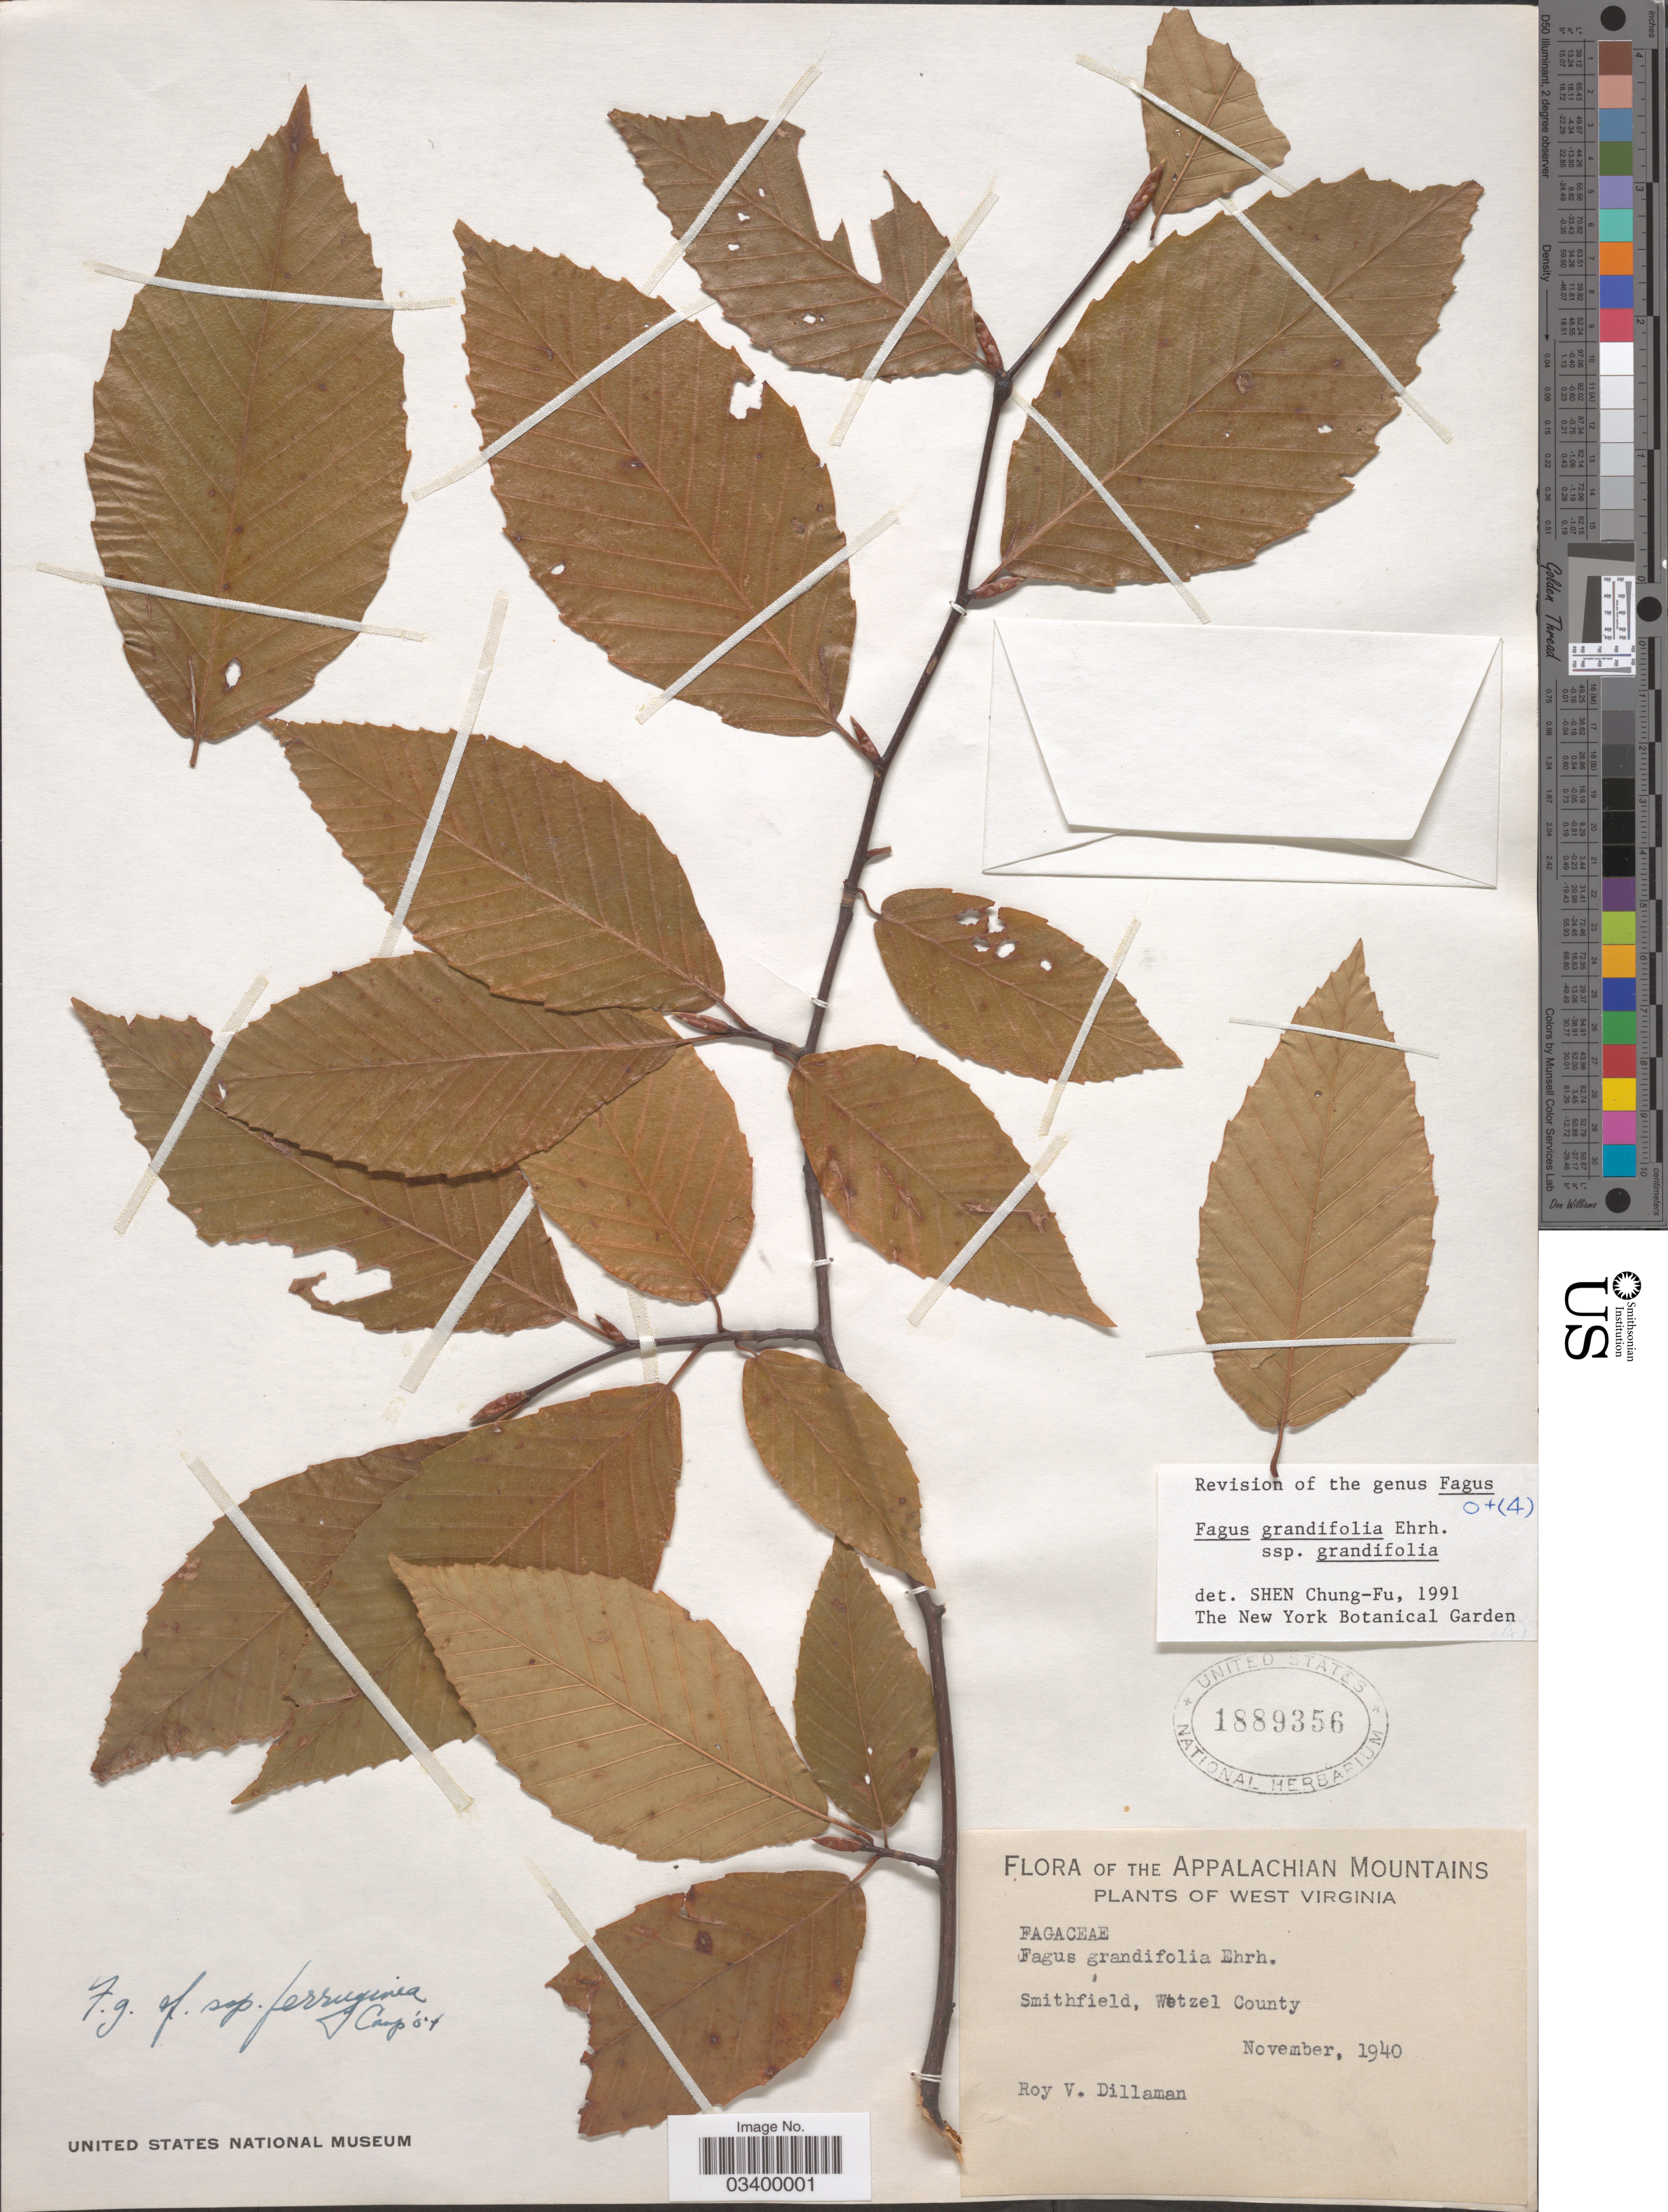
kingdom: Plantae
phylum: Tracheophyta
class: Magnoliopsida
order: Fagales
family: Fagaceae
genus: Fagus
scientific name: Fagus grandifolia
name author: Ehrh.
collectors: R. Dillaman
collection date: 1940-11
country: United States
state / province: West Virginia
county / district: Wetzel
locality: The Appalachian Mountains. Smithfield, Wetzel County.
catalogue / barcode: US 1889356